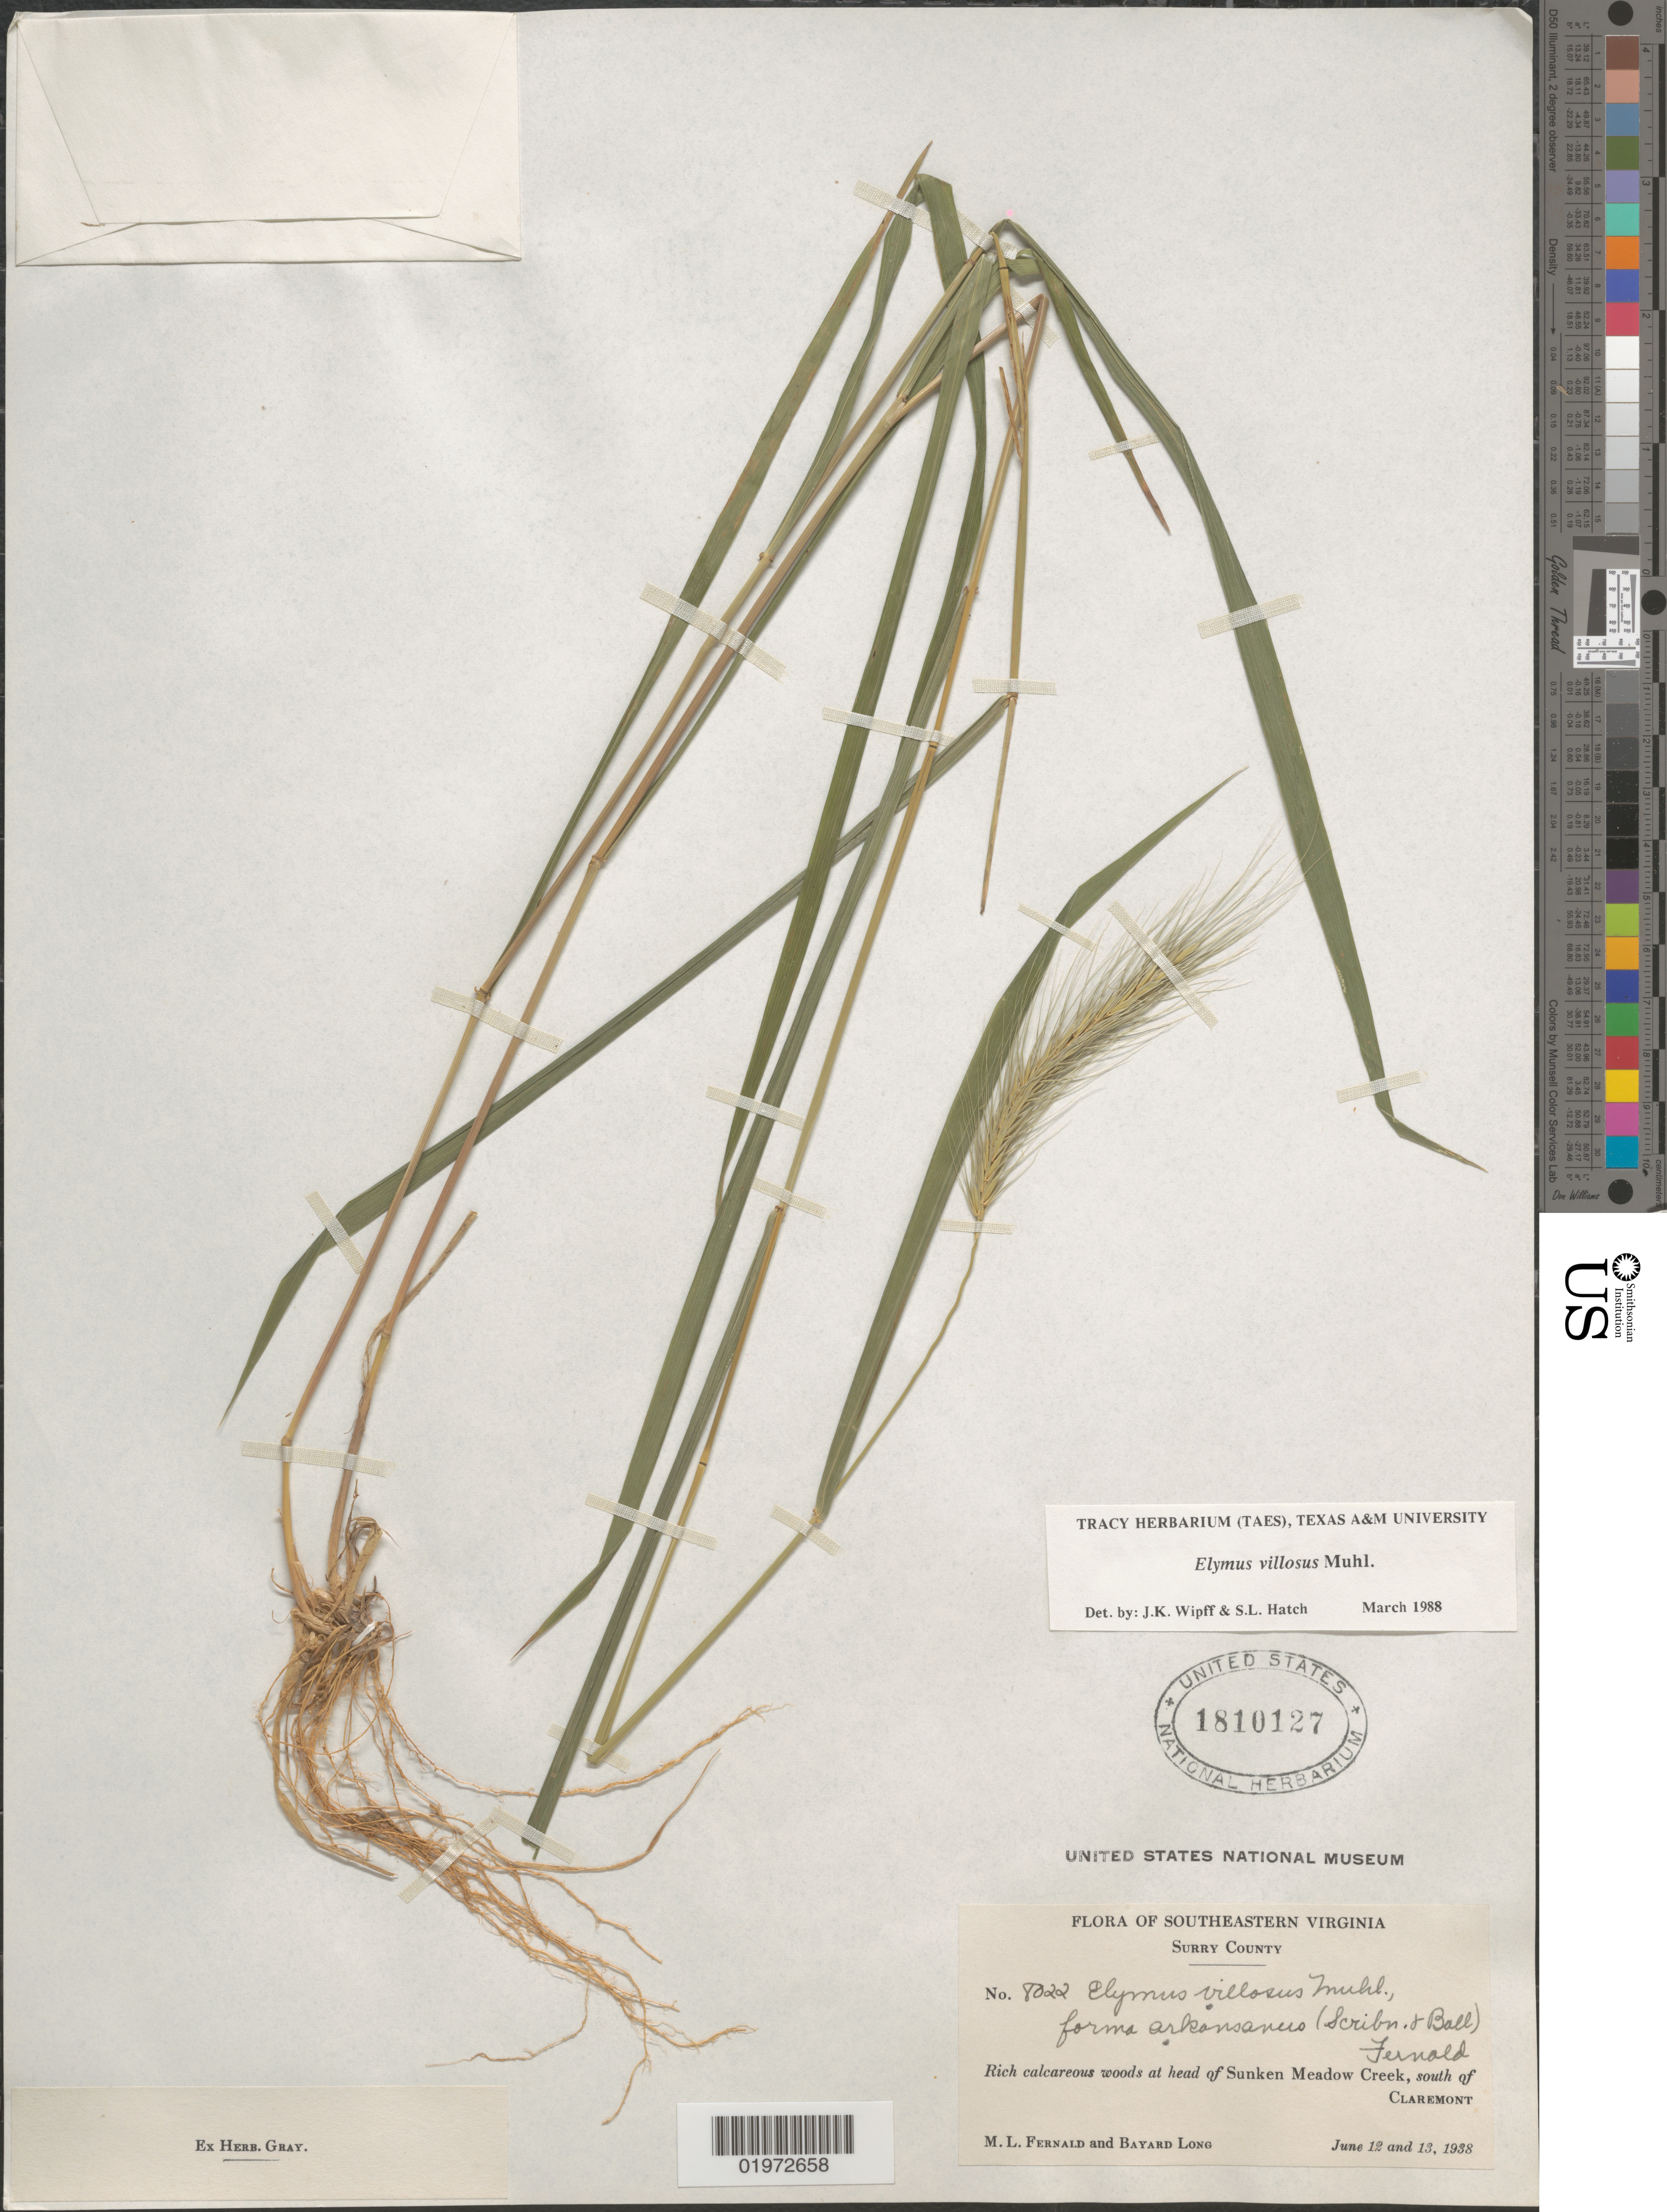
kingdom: Plantae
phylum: Tracheophyta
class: Liliopsida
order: Poales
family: Poaceae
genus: Elymus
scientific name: Elymus villosus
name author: Muhl. ex Willd.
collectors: M. L. Fernald & B. Long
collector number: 8022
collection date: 1938-06-12/1938-06-13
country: United States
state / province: Virginia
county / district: Surry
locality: Southeastern Virginia. Surry County. Rich calcareous woods at head of Sunken Meadow Creek, south of Claremont.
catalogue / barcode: US 1810127